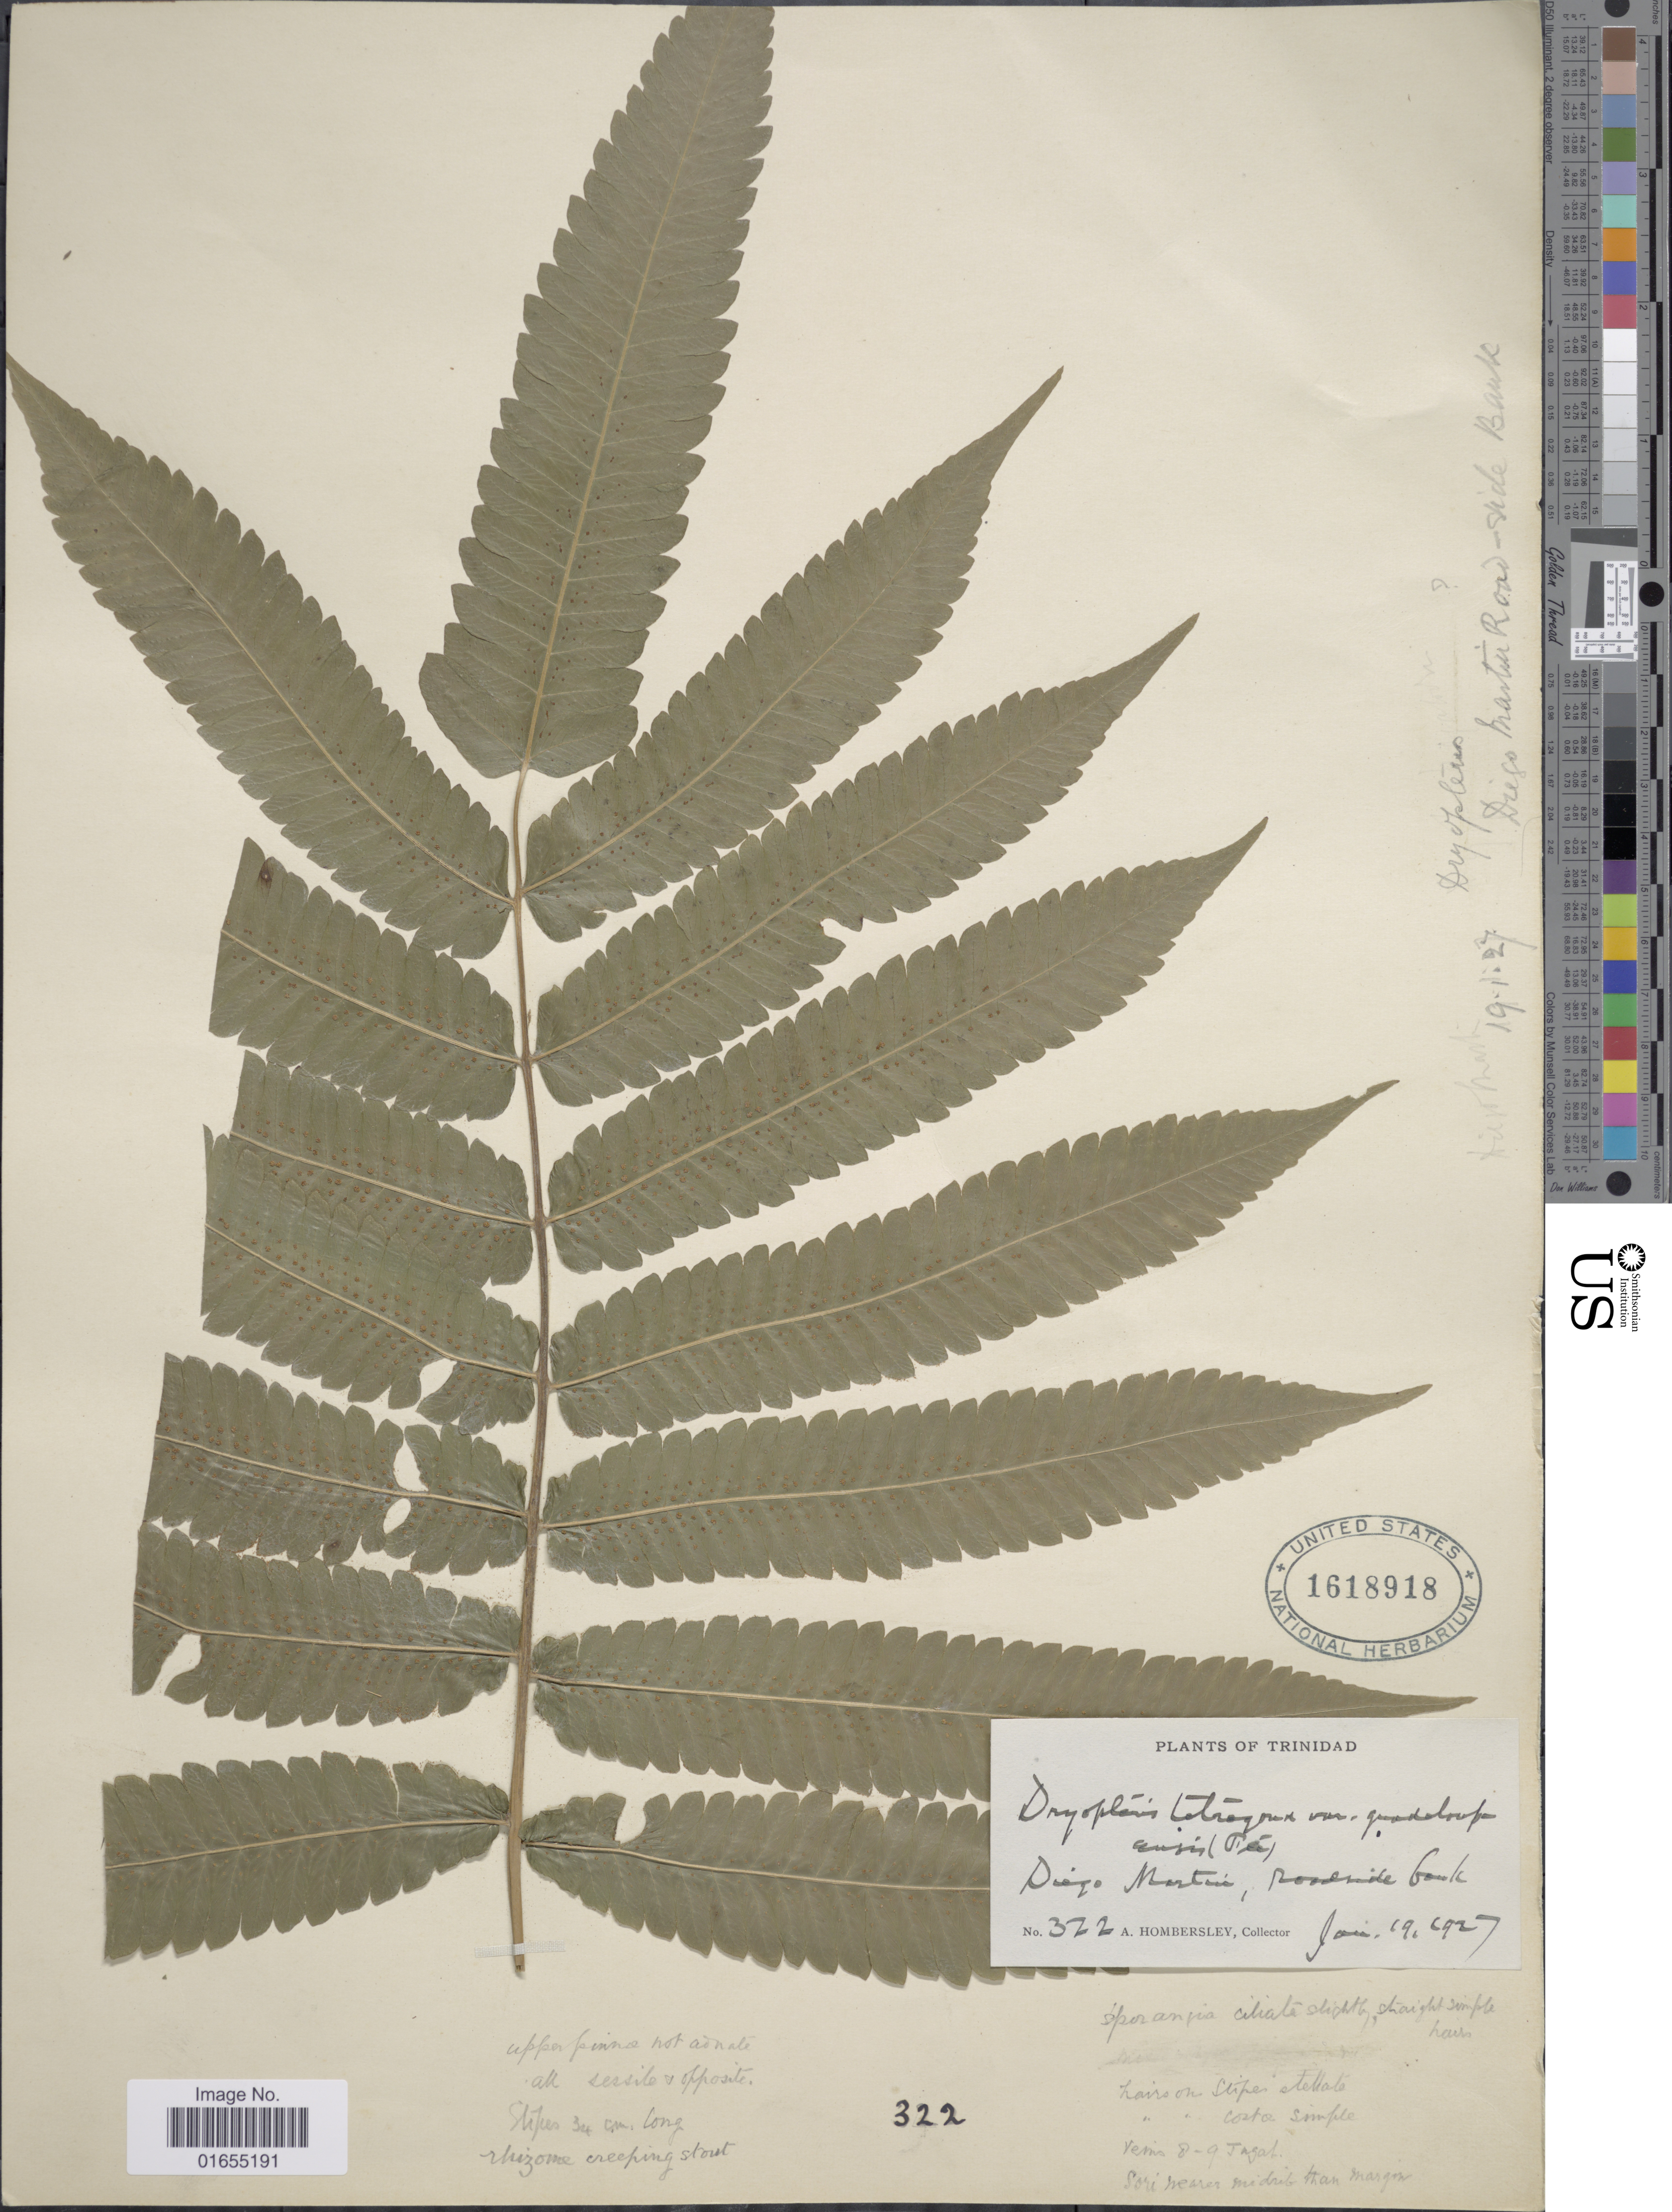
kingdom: Plantae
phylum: Tracheophyta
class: Polypodiopsida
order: Polypodiales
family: Thelypteridaceae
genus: Goniopteris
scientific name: Goniopteris subtetragona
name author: (Link) Vareschi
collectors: A. Hombersley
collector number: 322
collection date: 1927-01-19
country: Trinidad and Tobago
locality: Diego Martin, roadside bank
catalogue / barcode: US 1618918